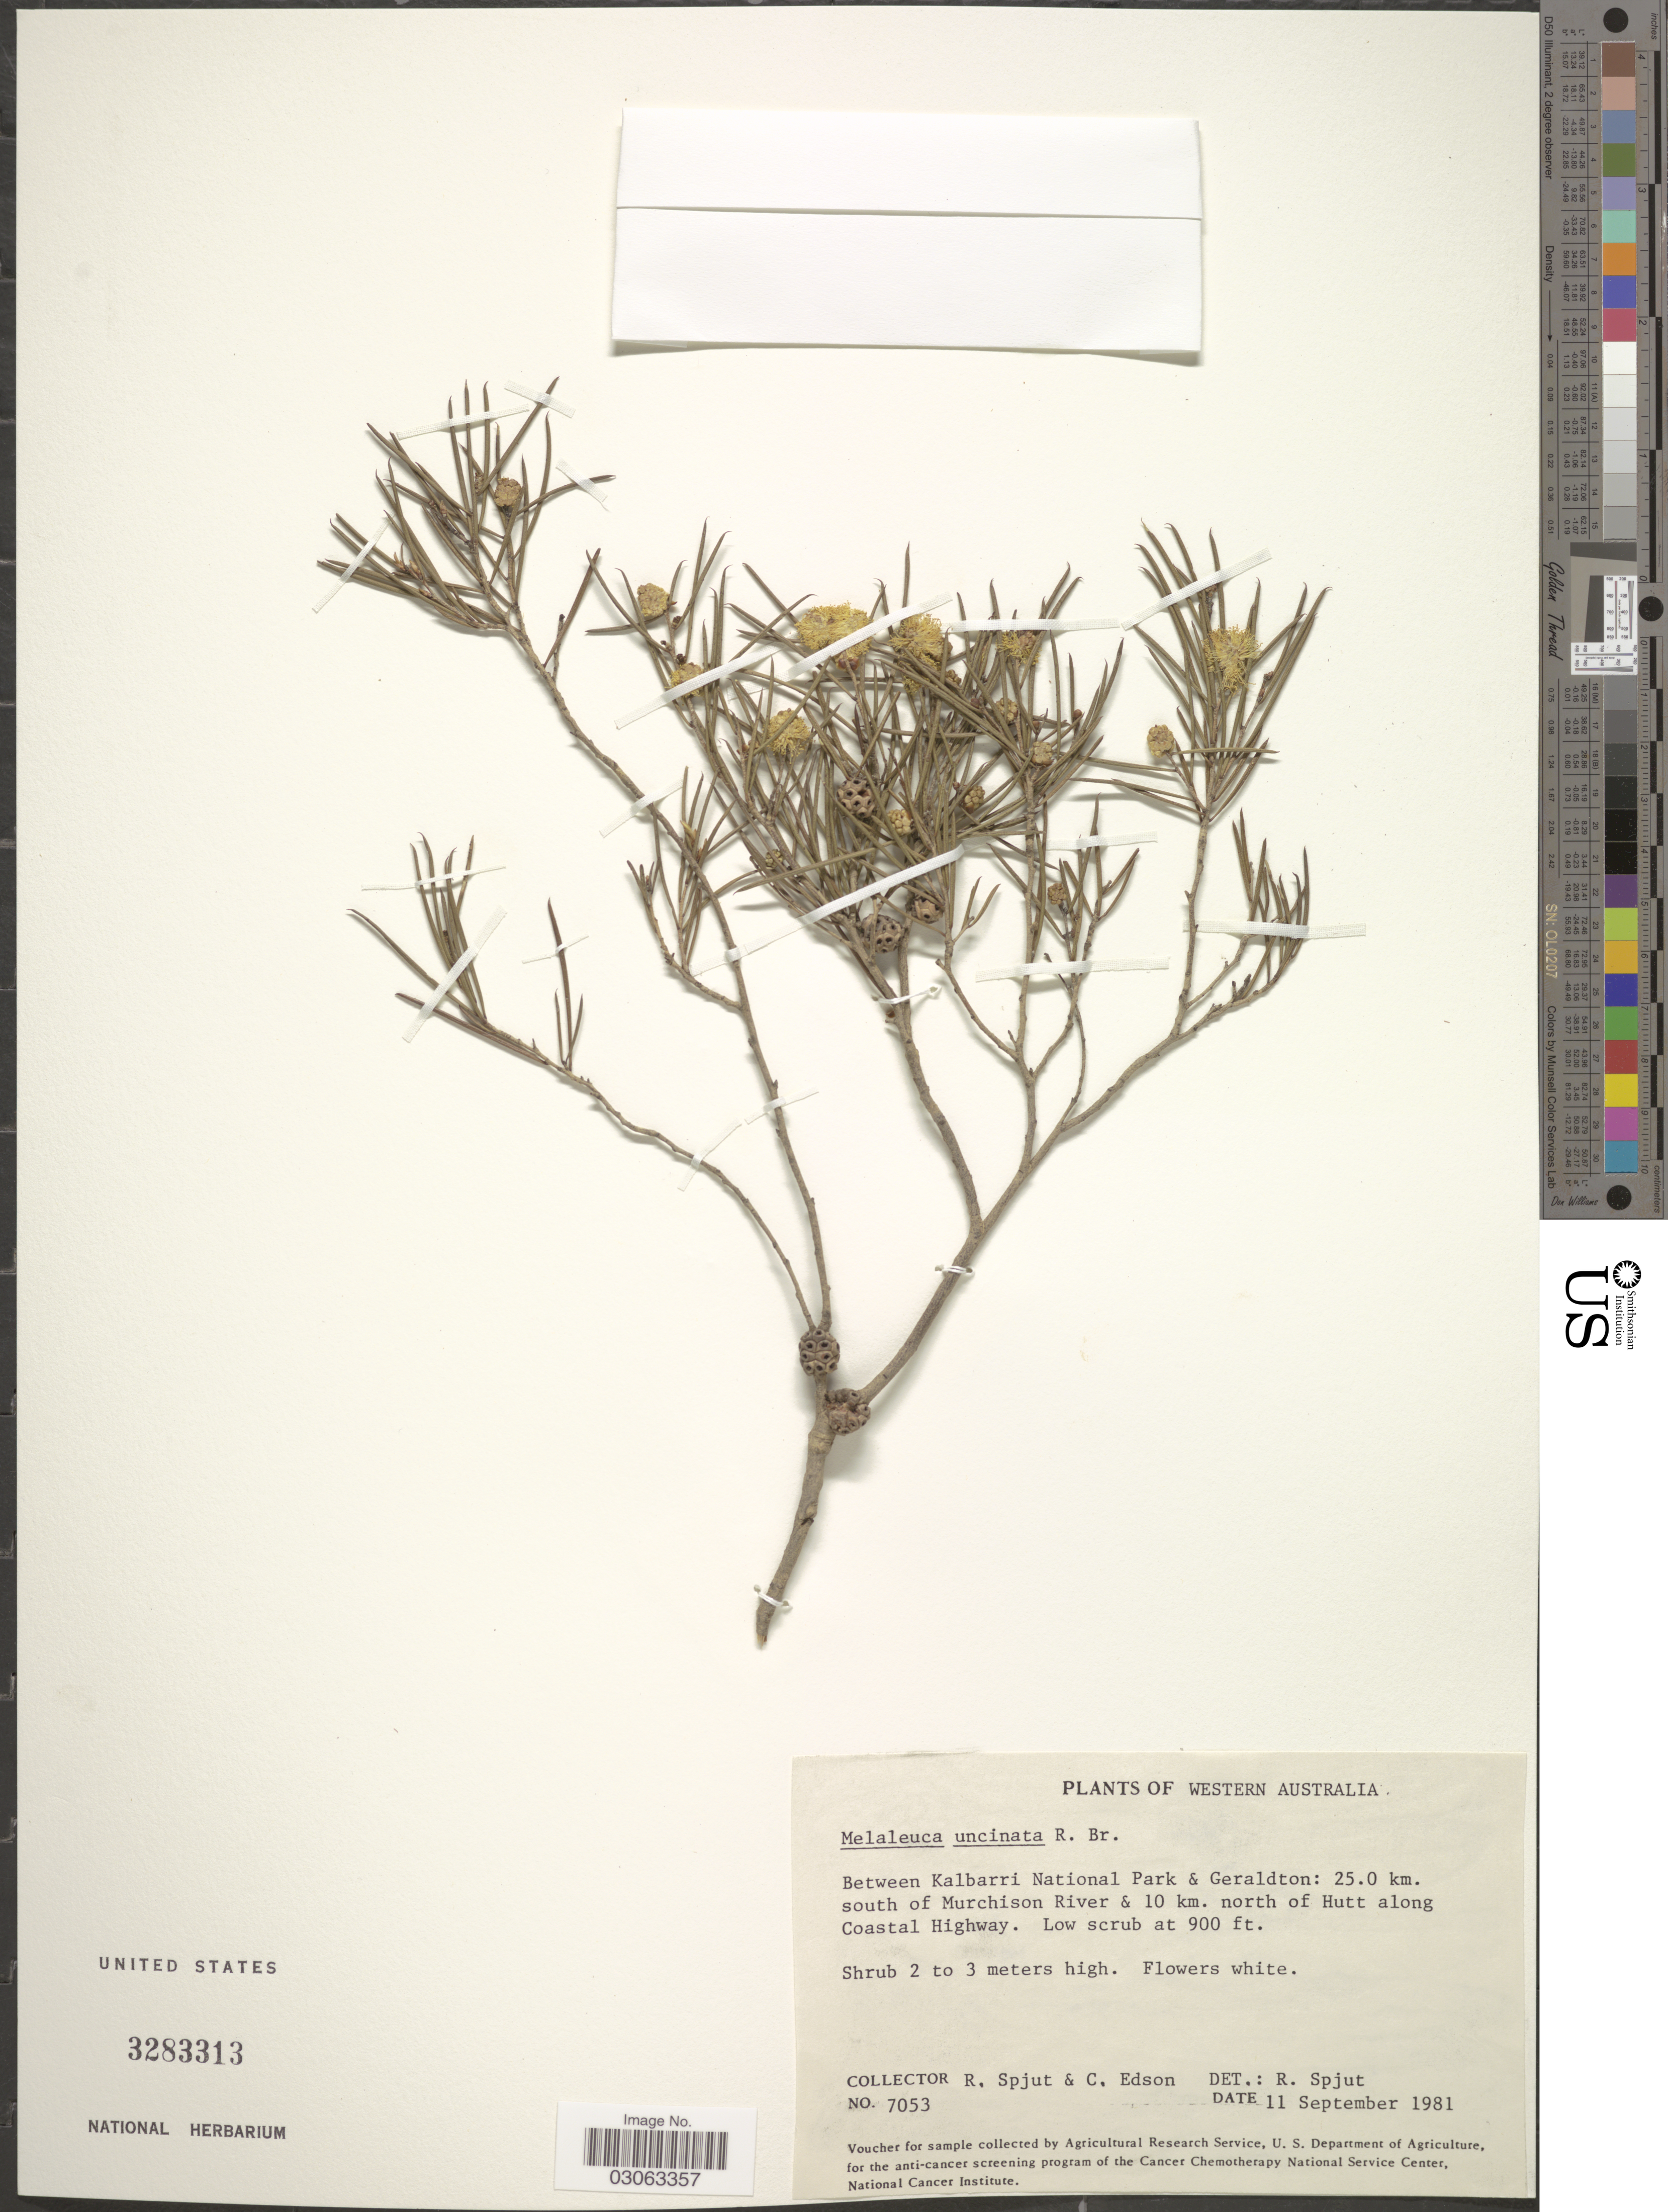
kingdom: Plantae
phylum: Tracheophyta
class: Magnoliopsida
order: Myrtales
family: Myrtaceae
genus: Melaleuca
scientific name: Melaleuca uncinata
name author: R. Br.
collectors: R. Spjut, R. Phillips & C. Edson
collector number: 7053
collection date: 1981-09-11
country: Australia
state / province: Western Australia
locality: Between Kalbarri National Park & Geraldton: 25.0 km. south of Murchison River & 10 km. north of Hutt along Coastal Highway.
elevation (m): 274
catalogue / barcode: US 3283313